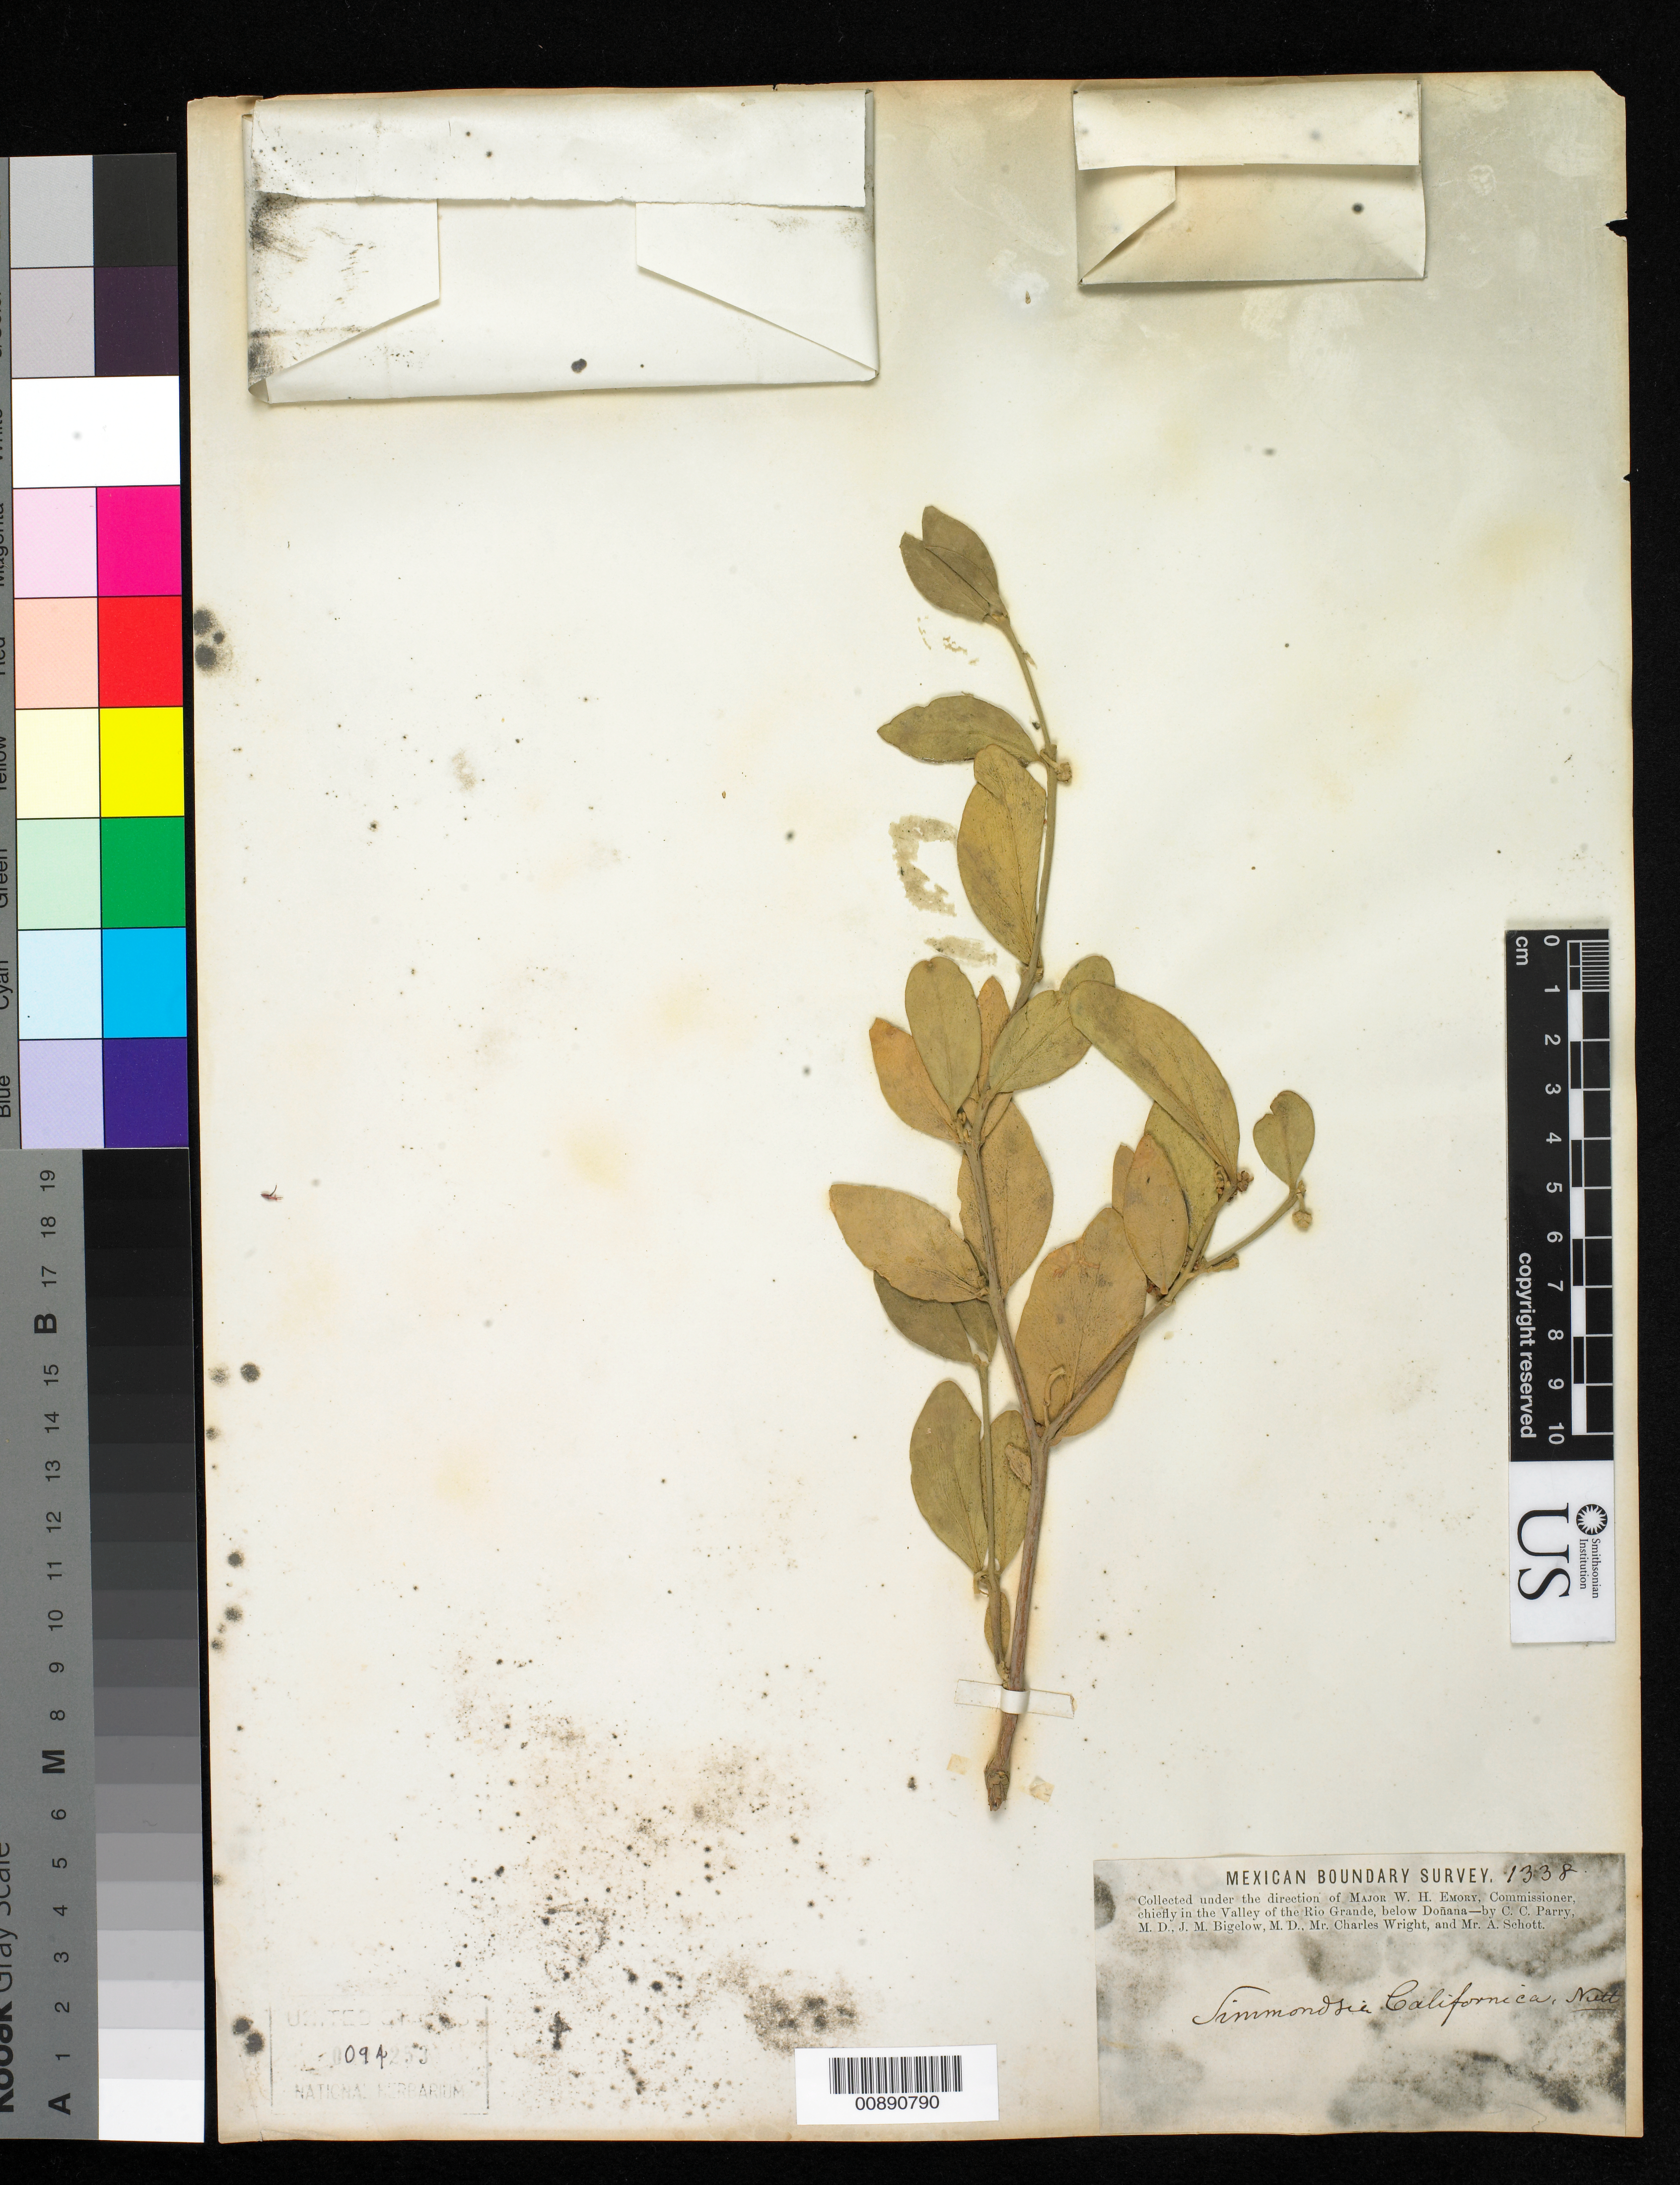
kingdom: Plantae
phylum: Tracheophyta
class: Magnoliopsida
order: Caryophyllales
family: Simmondsiaceae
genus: Simmondsia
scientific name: Simmondsia chinensis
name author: (Link) C.K. Schneid.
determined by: Strong, Mark T., (BOT), Smithsonian Institution - National Museum of Natural History (UNITED STATES)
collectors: C. C. Parry, J. M. Bigelow, C. Wright & A. C. V. Schott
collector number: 1338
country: United States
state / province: New Mexico / Texas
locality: Valley of the Rio Grande, below Doñana.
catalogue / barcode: US 94253